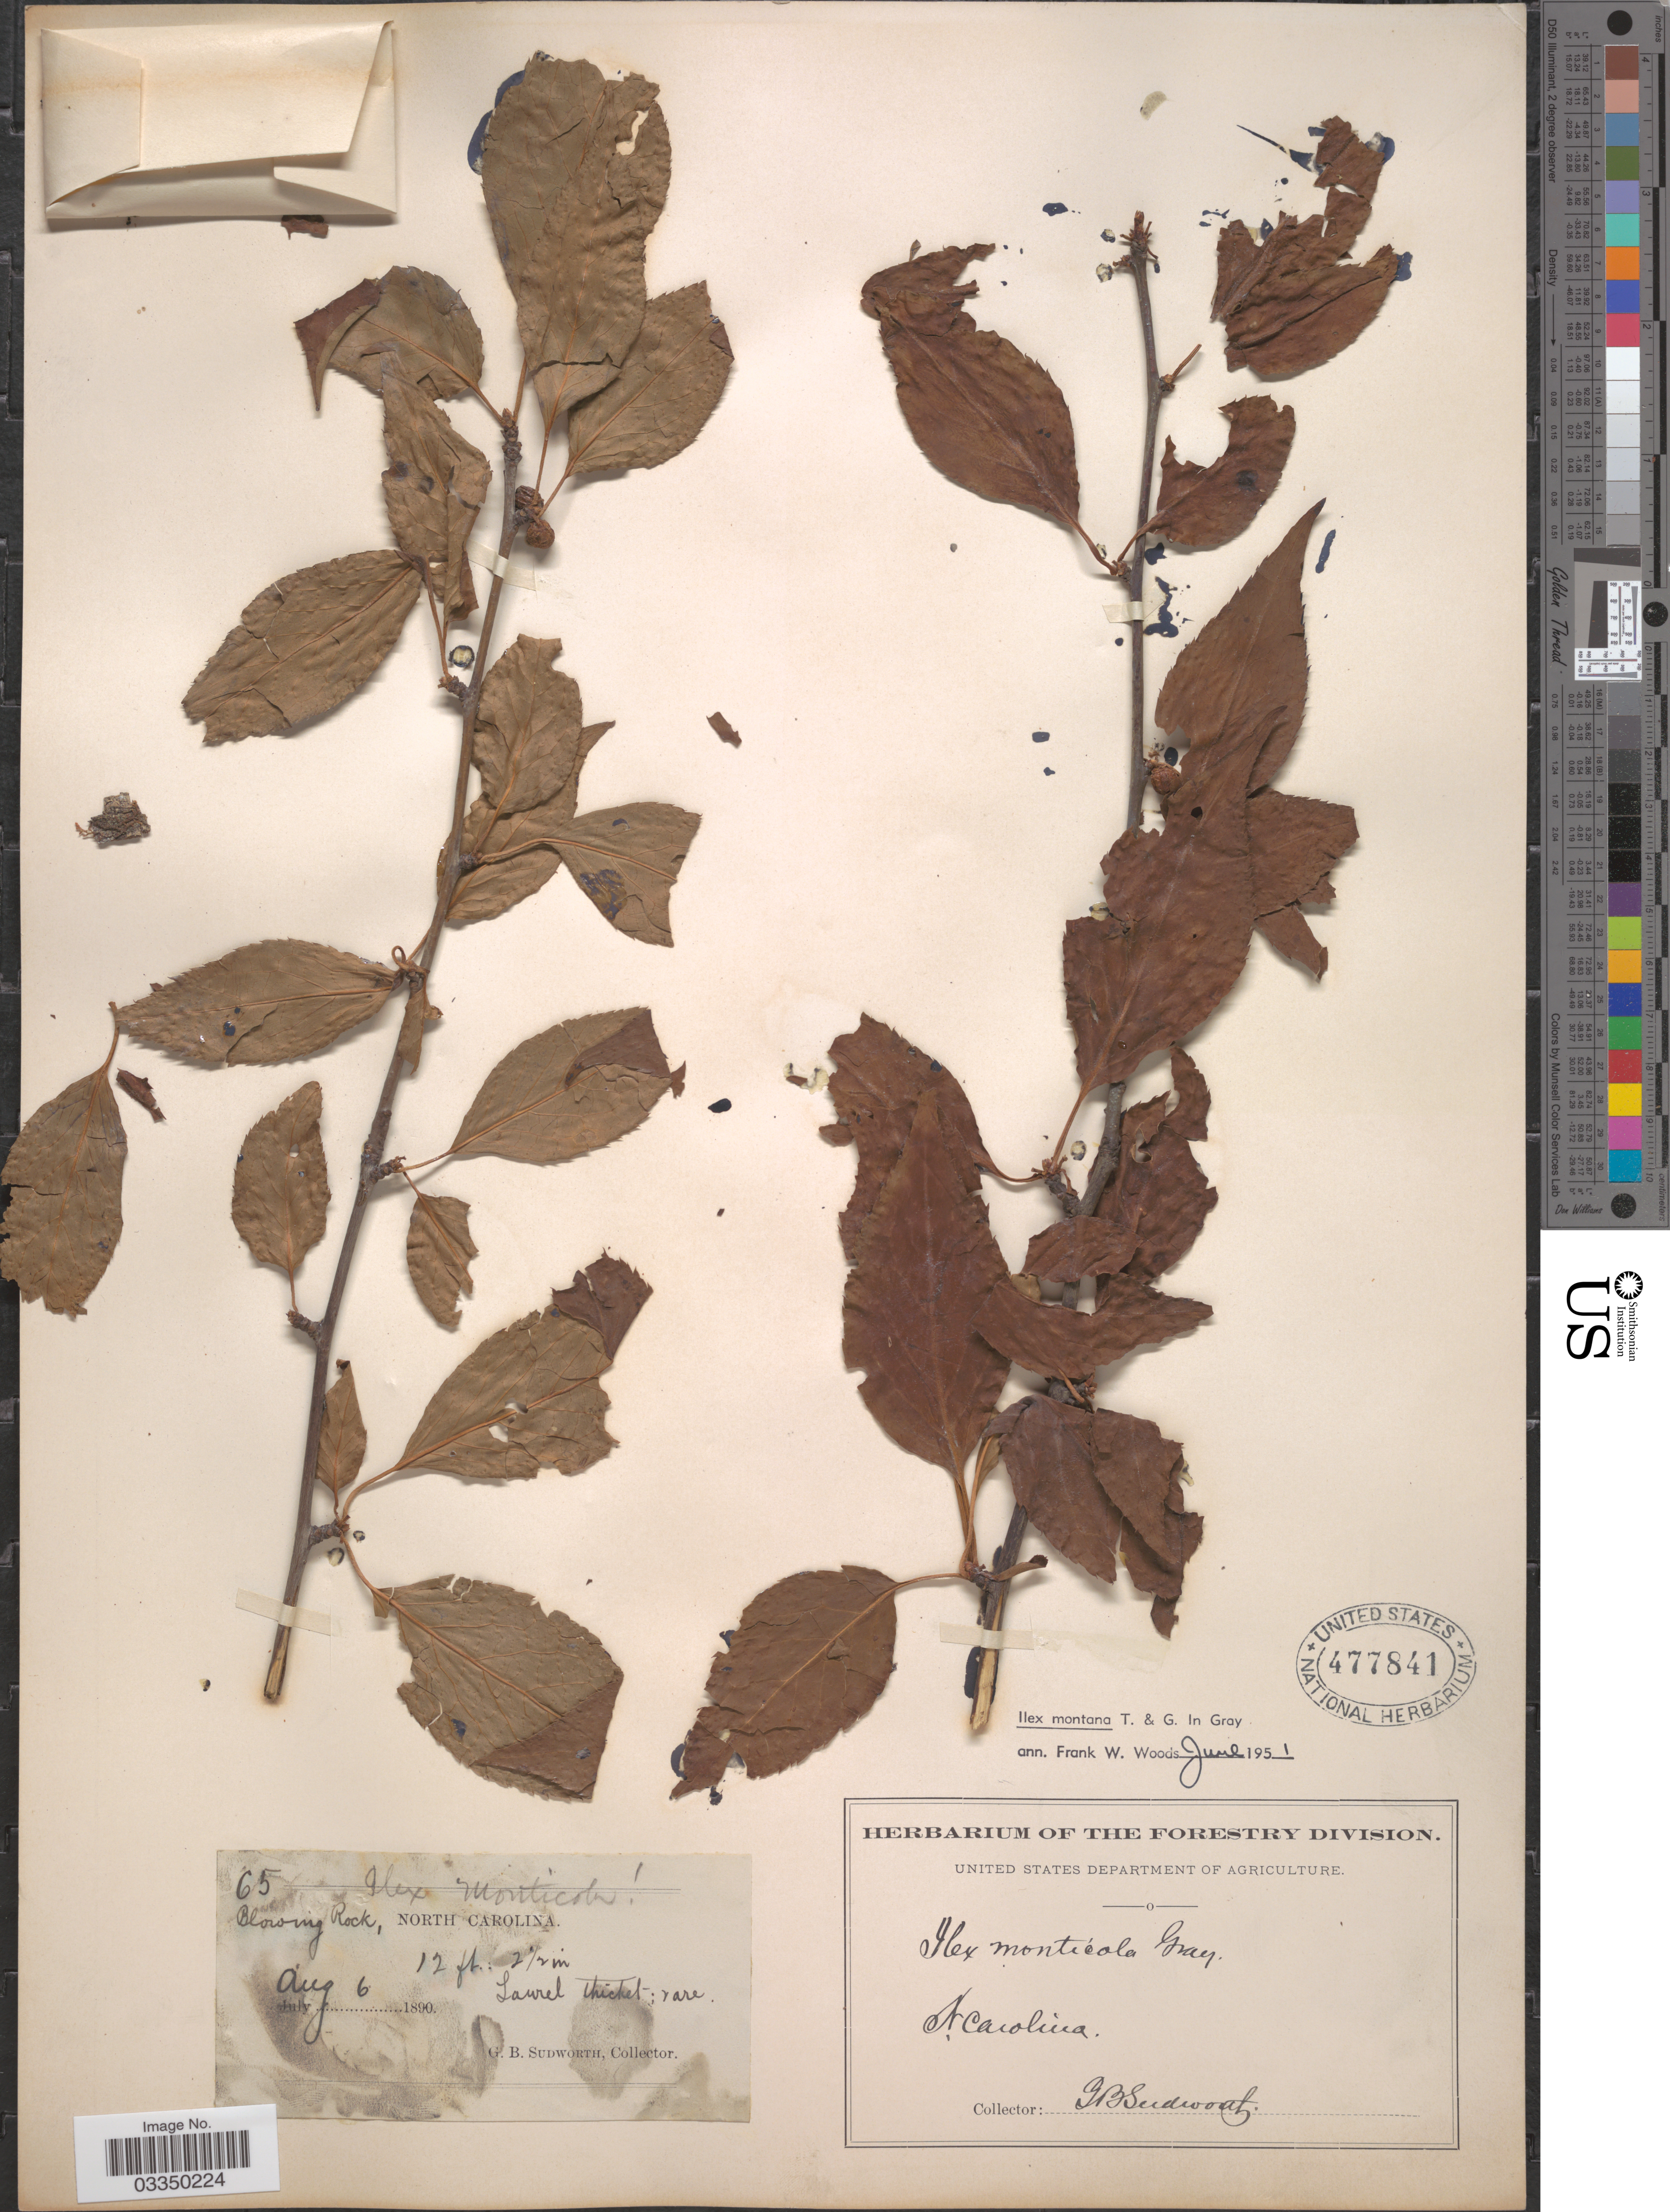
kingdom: Plantae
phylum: Tracheophyta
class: Magnoliopsida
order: Aquifoliales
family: Aquifoliaceae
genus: Ilex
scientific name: Ilex montana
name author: Torr. & A. Gray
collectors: G. B. Sudworth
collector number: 65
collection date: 1890-08-06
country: United States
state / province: North Carolina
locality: Laurel thicket. Blowing Rock.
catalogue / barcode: US 477841